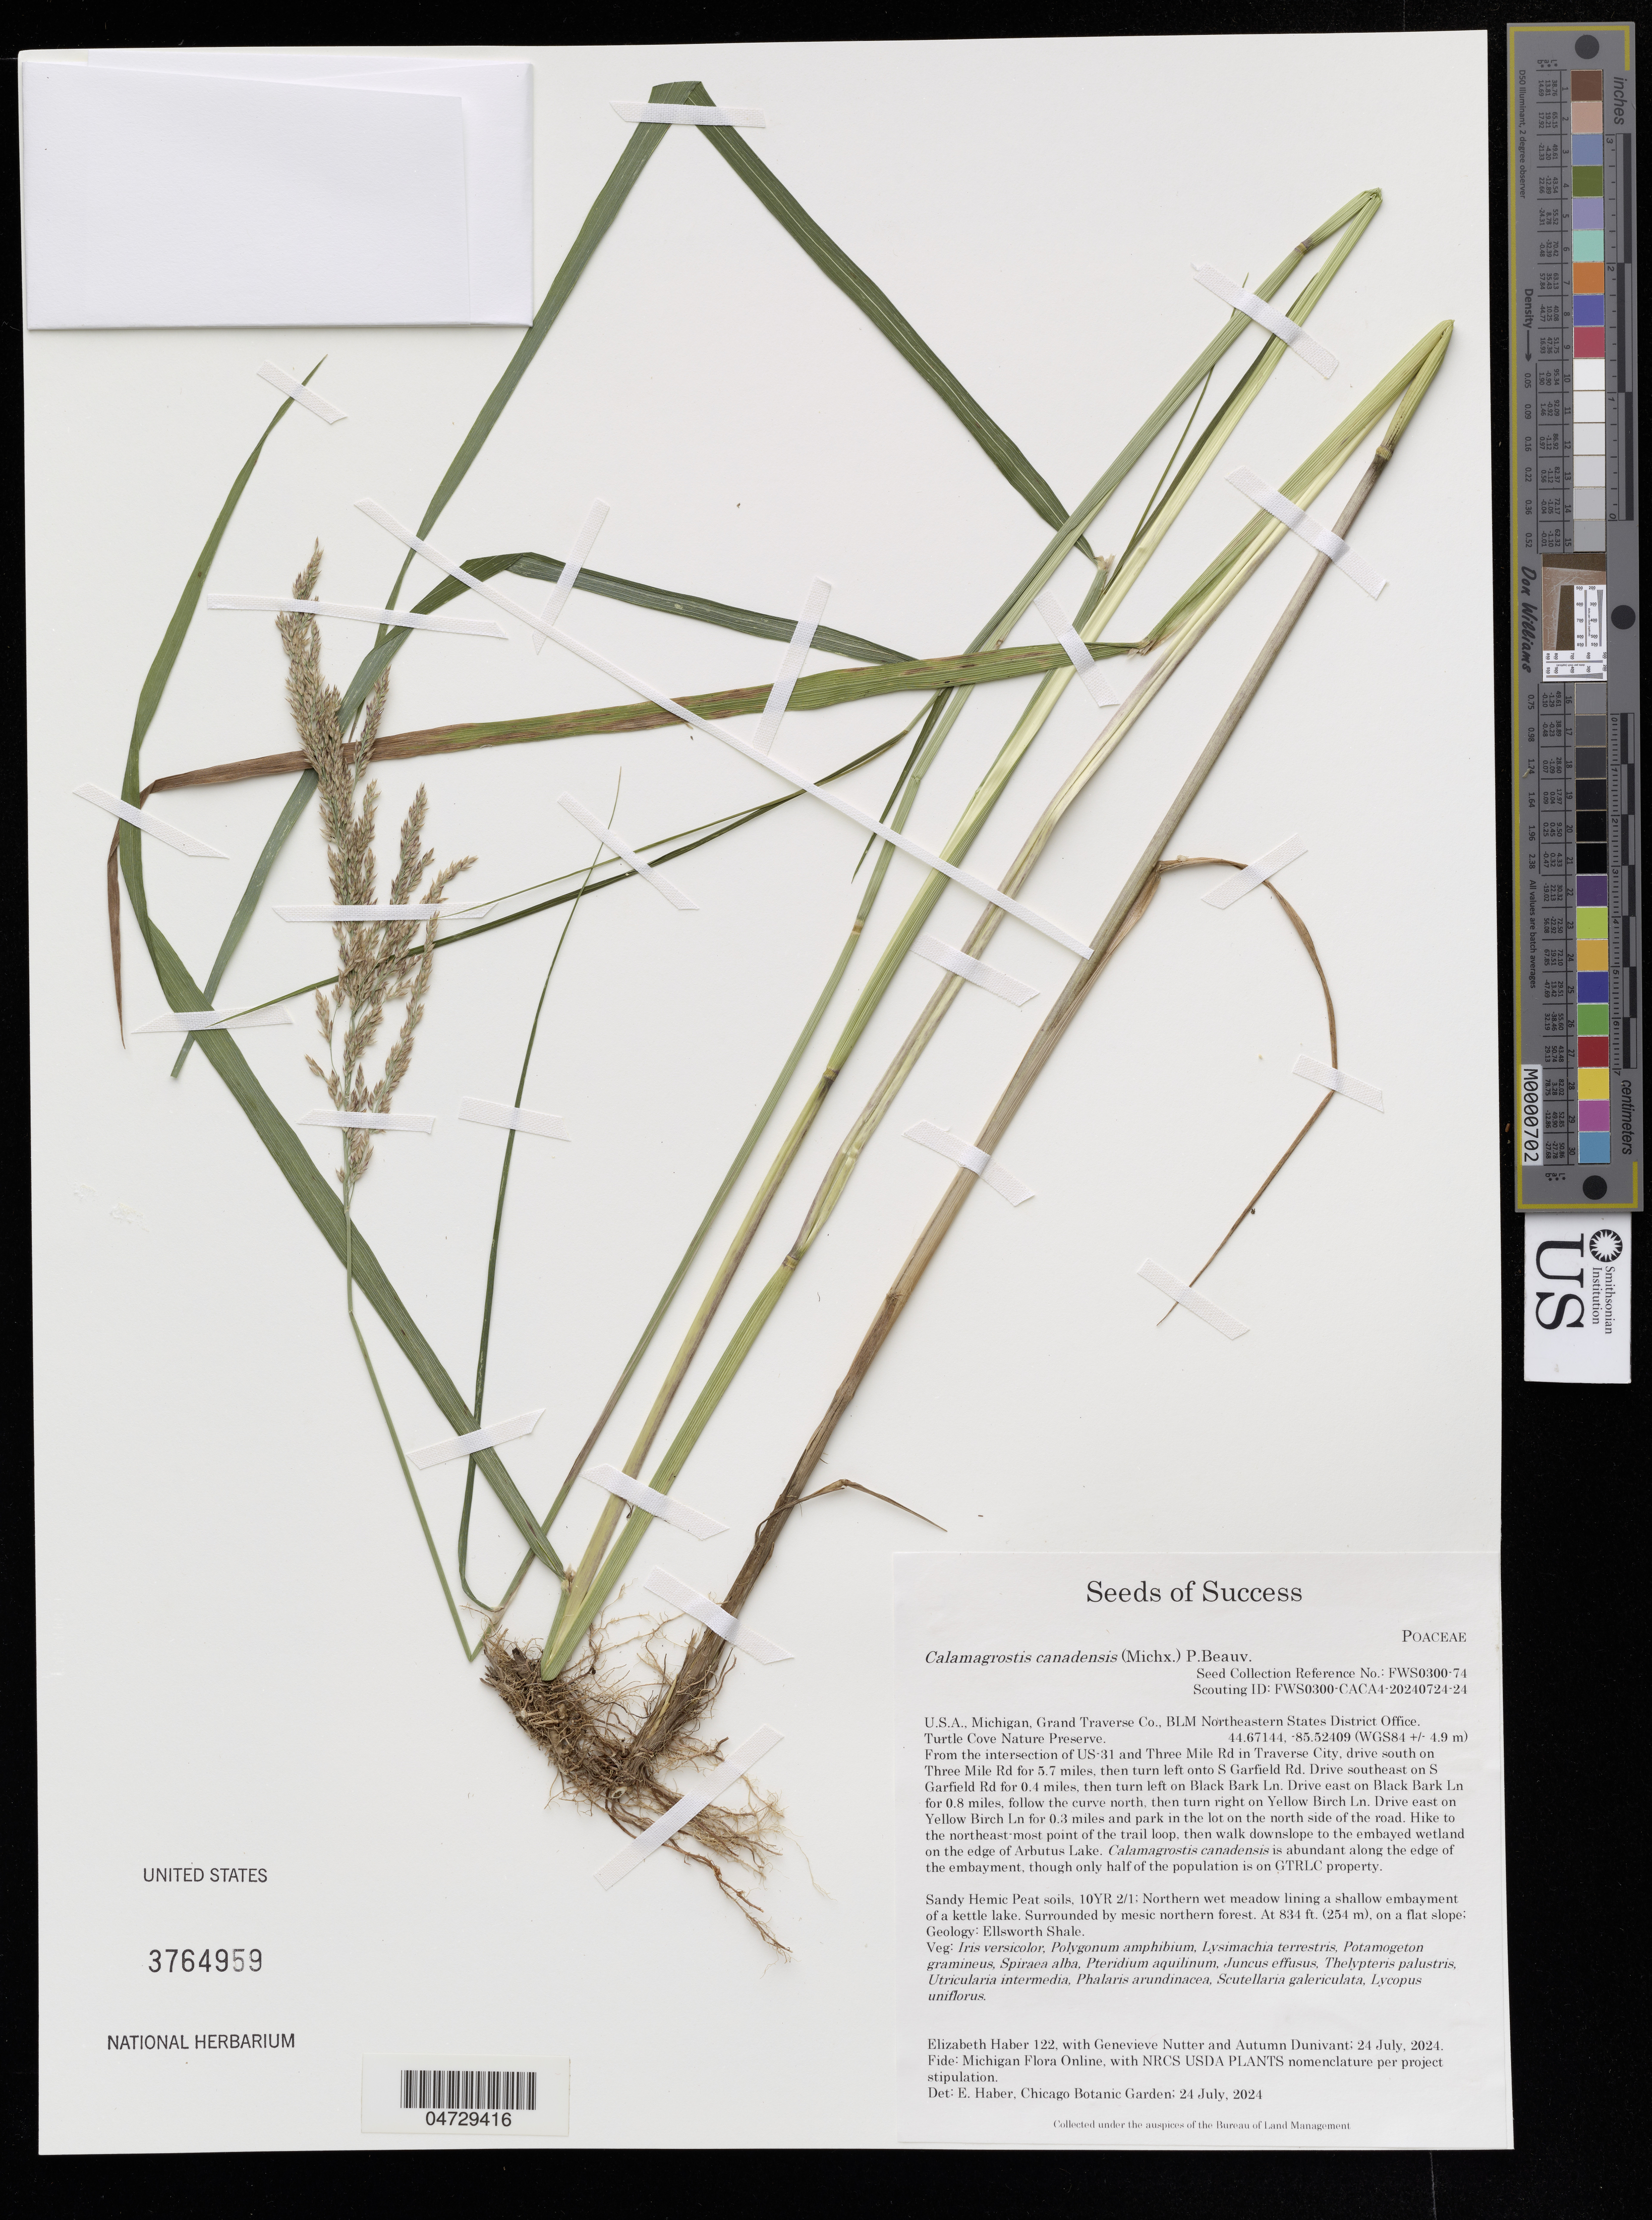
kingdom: Plantae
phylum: Tracheophyta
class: Liliopsida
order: Poales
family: Poaceae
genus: Calamagrostis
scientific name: Calamagrostis canadensis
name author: (Michx.) P. Beauv.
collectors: E. Haber, G. Nutter & A. Dunivant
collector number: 122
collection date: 2024-07-24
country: United States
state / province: Michigan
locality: Grand Traverse Co., BLM Northeastern States District Office. Turtle Cove Nature Preserve. (WGS84 +/- 4.9 m).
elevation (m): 254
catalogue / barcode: US 3764959